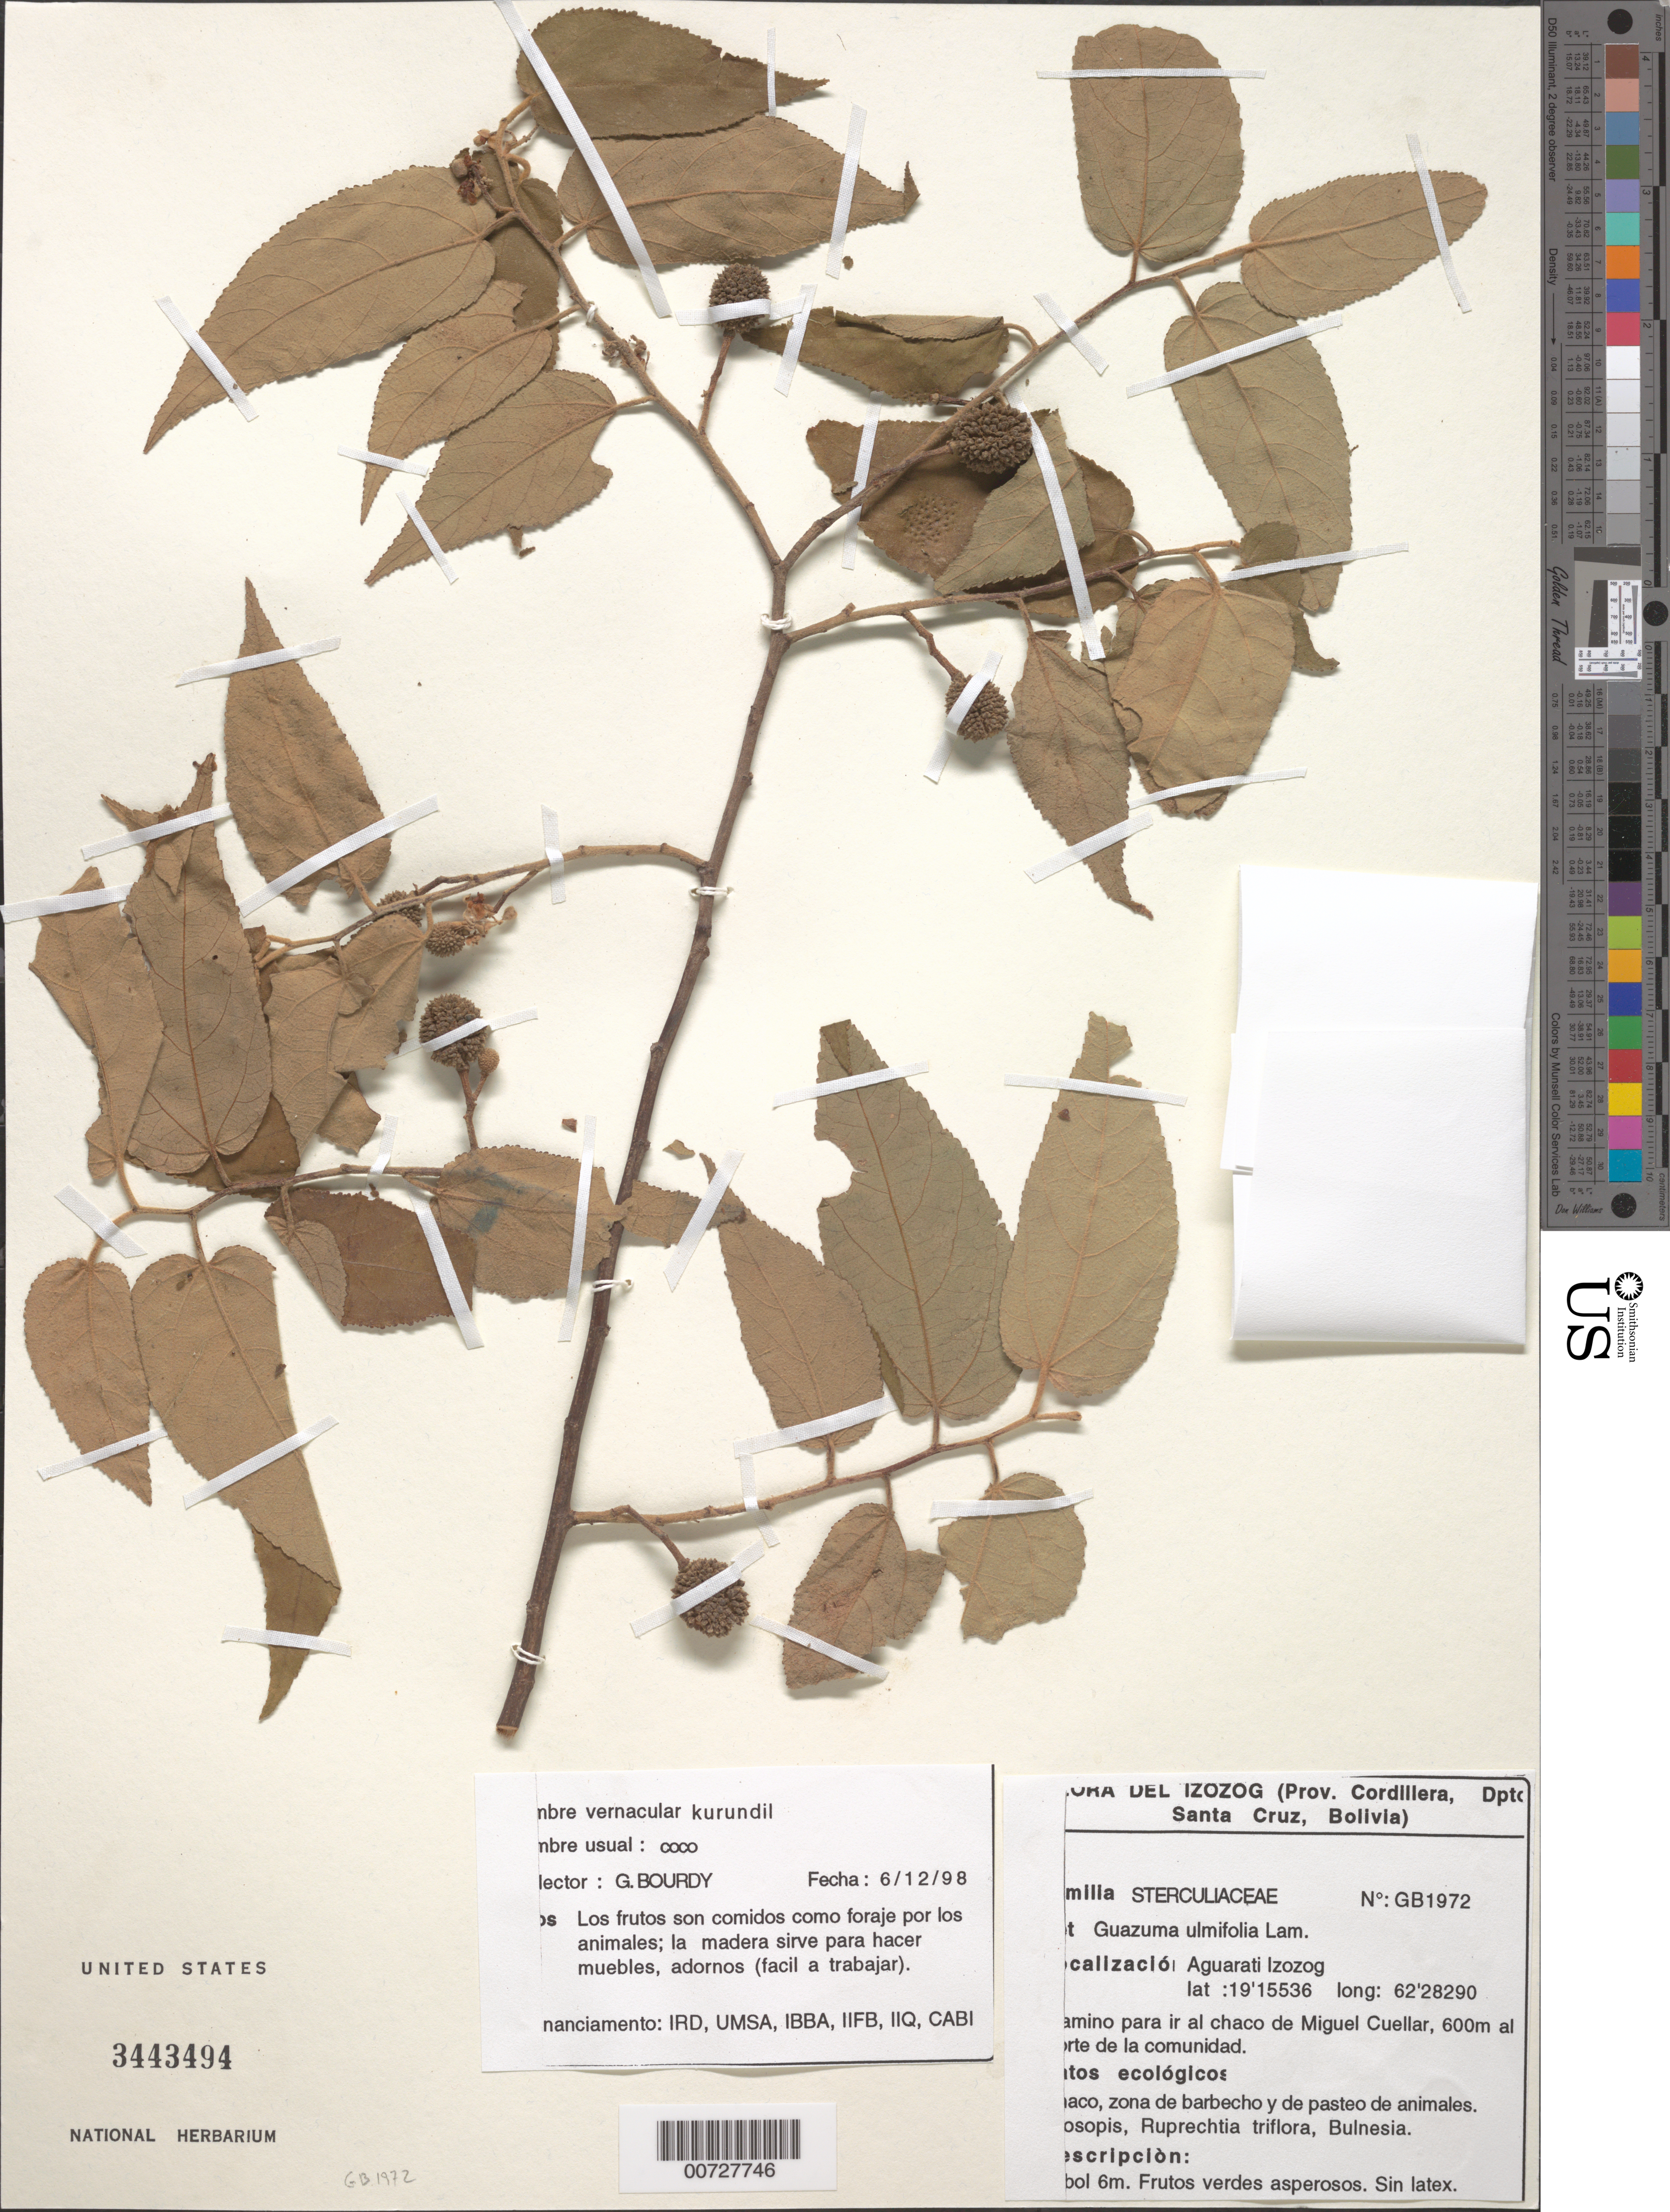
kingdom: Plantae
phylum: Tracheophyta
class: Magnoliopsida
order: Malvales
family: Malvaceae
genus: Guazuma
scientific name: Guazuma ulmifolia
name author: Lam.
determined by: Bourdy, G.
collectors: G. Bourdy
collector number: GB1972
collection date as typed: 12 Jun 1998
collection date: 1998-06-12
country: Bolivia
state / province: Santa Cruz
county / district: Cordillera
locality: Camino para ir al chaco de Miguel Cuellar, 600 m al norte de la comunidad.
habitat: Zona de barbecho y de pasteo de animales.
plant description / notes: Common name: Coco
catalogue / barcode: US 3443494